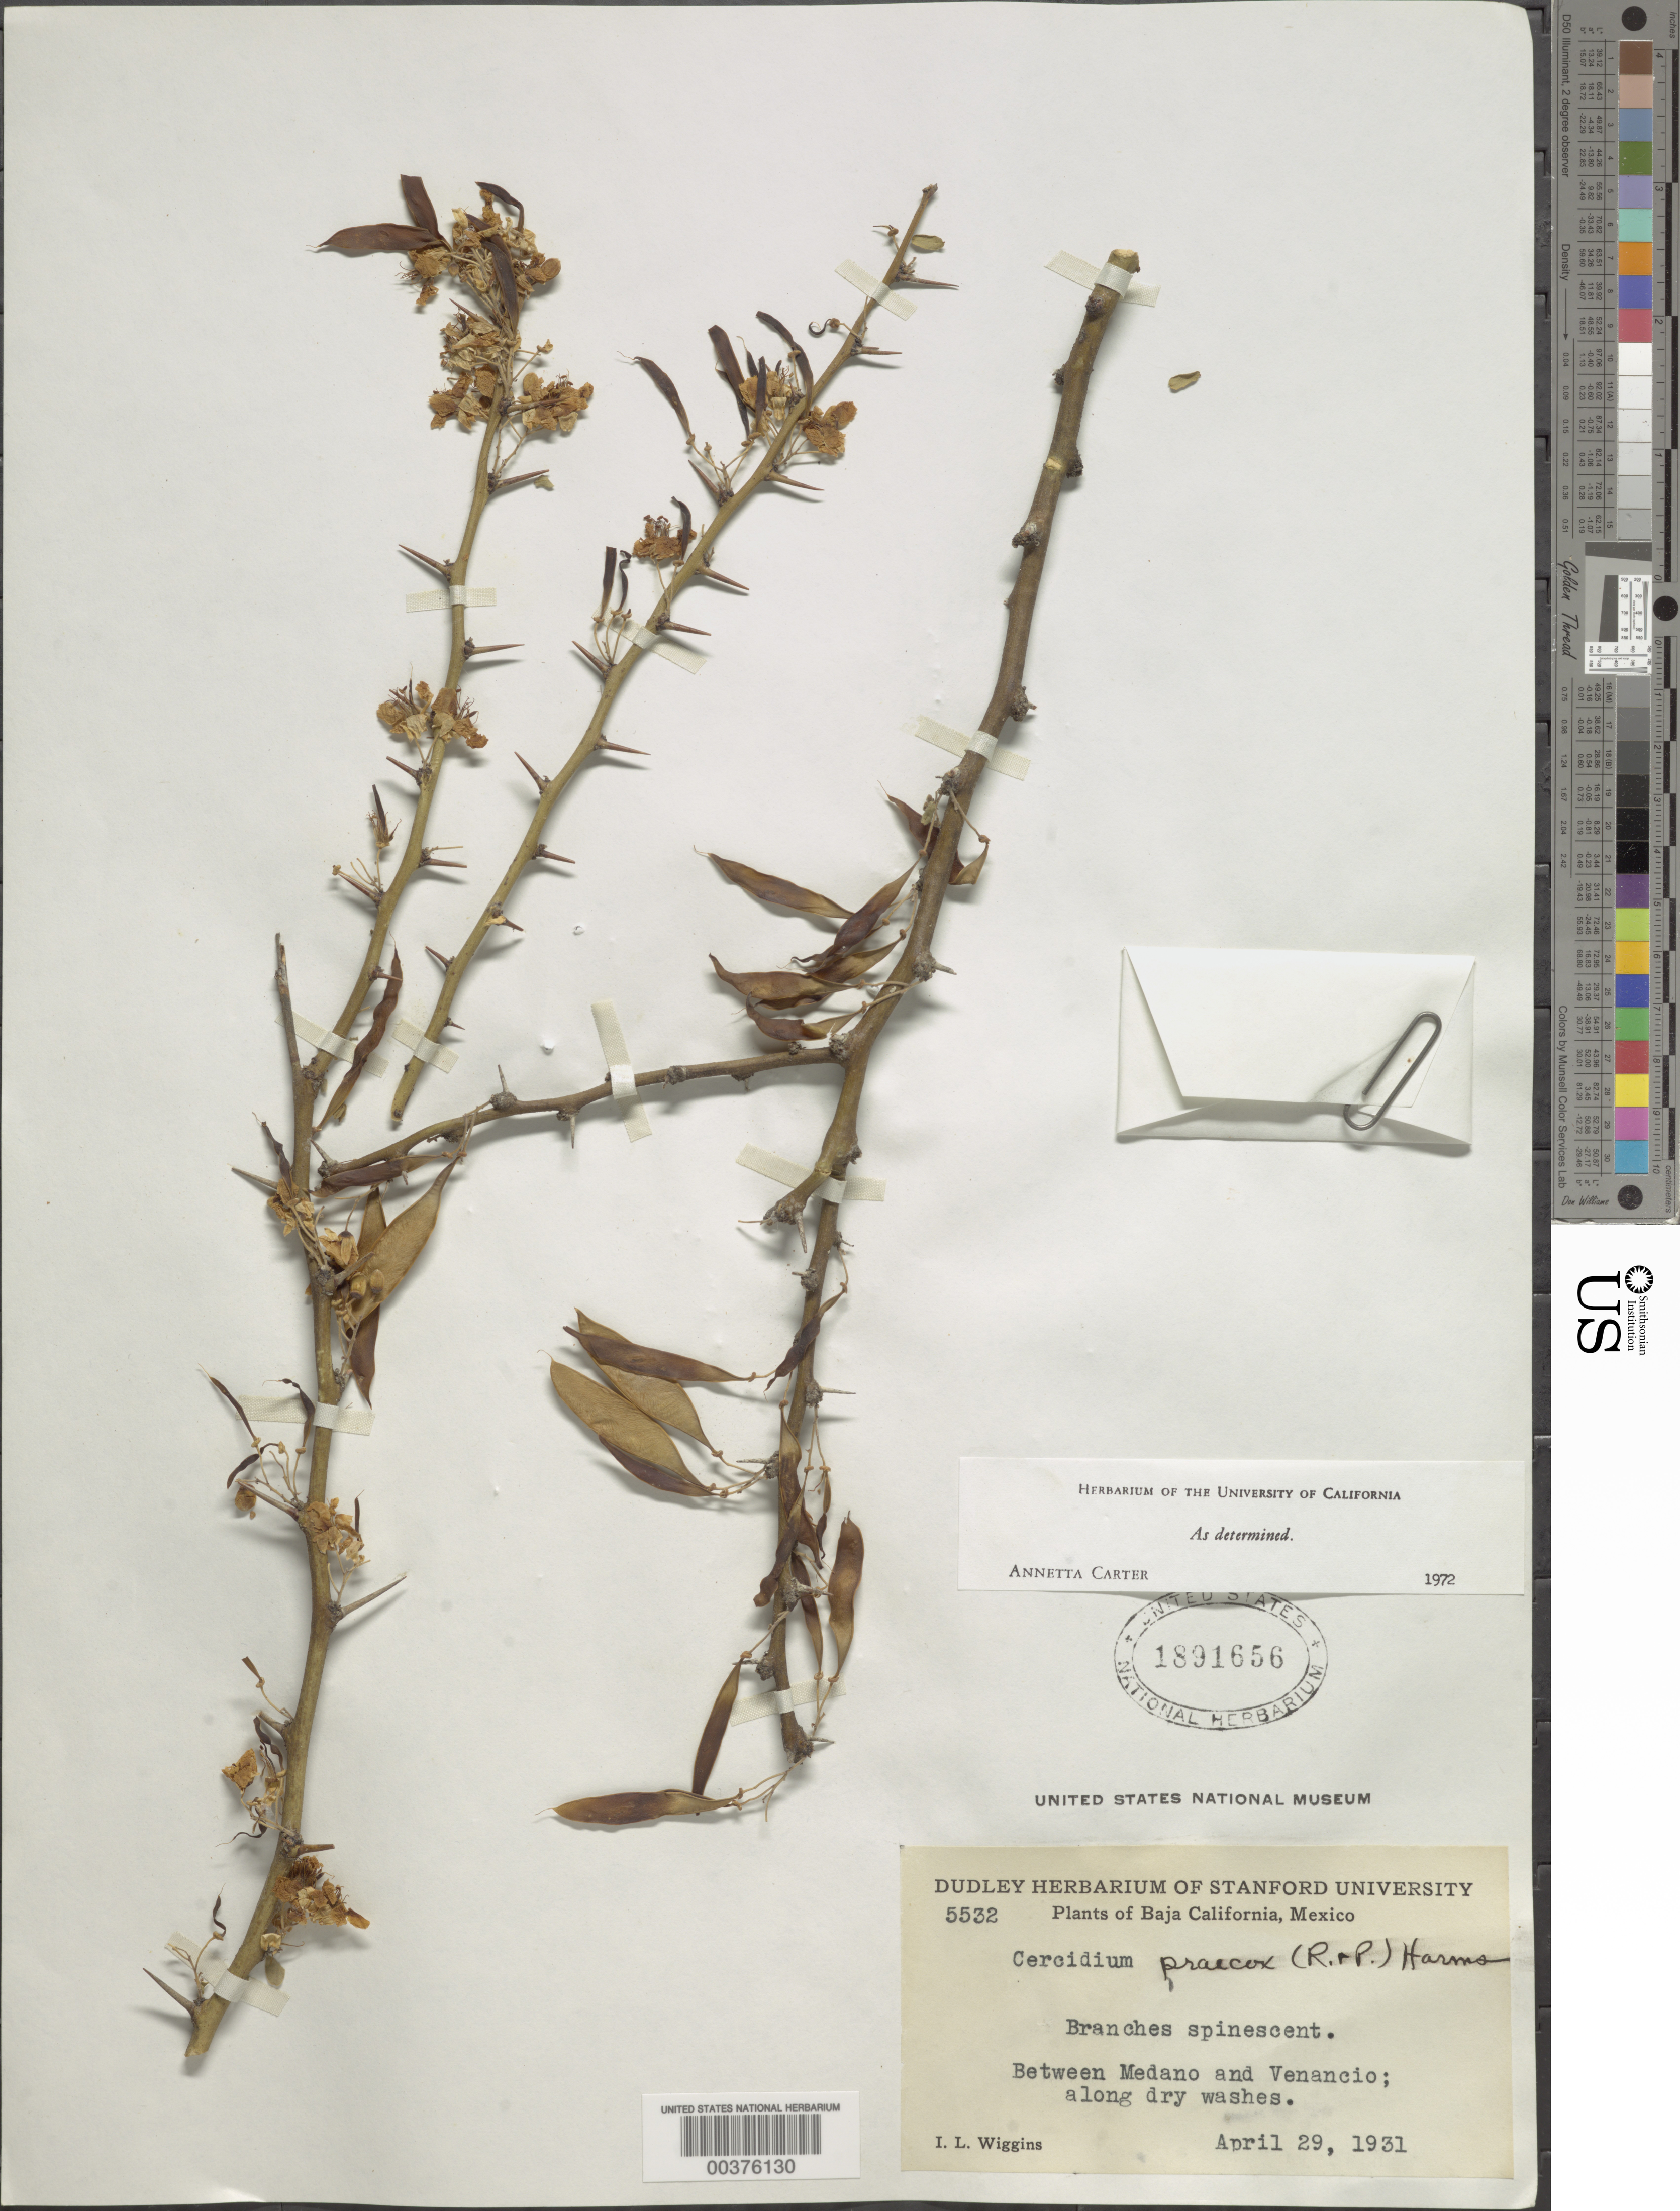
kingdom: Plantae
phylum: Tracheophyta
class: Magnoliopsida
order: Fabales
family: Fabaceae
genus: Parkinsonia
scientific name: Parkinsonia praecox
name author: (Ruiz & Pav.) J.E. Hawkins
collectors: I. L. Wiggins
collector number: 5532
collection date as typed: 29 Apr 1931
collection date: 1931-04-29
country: Mexico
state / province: Baja California Sur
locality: Between medano and venancio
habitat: Along dry washes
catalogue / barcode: US 1891656